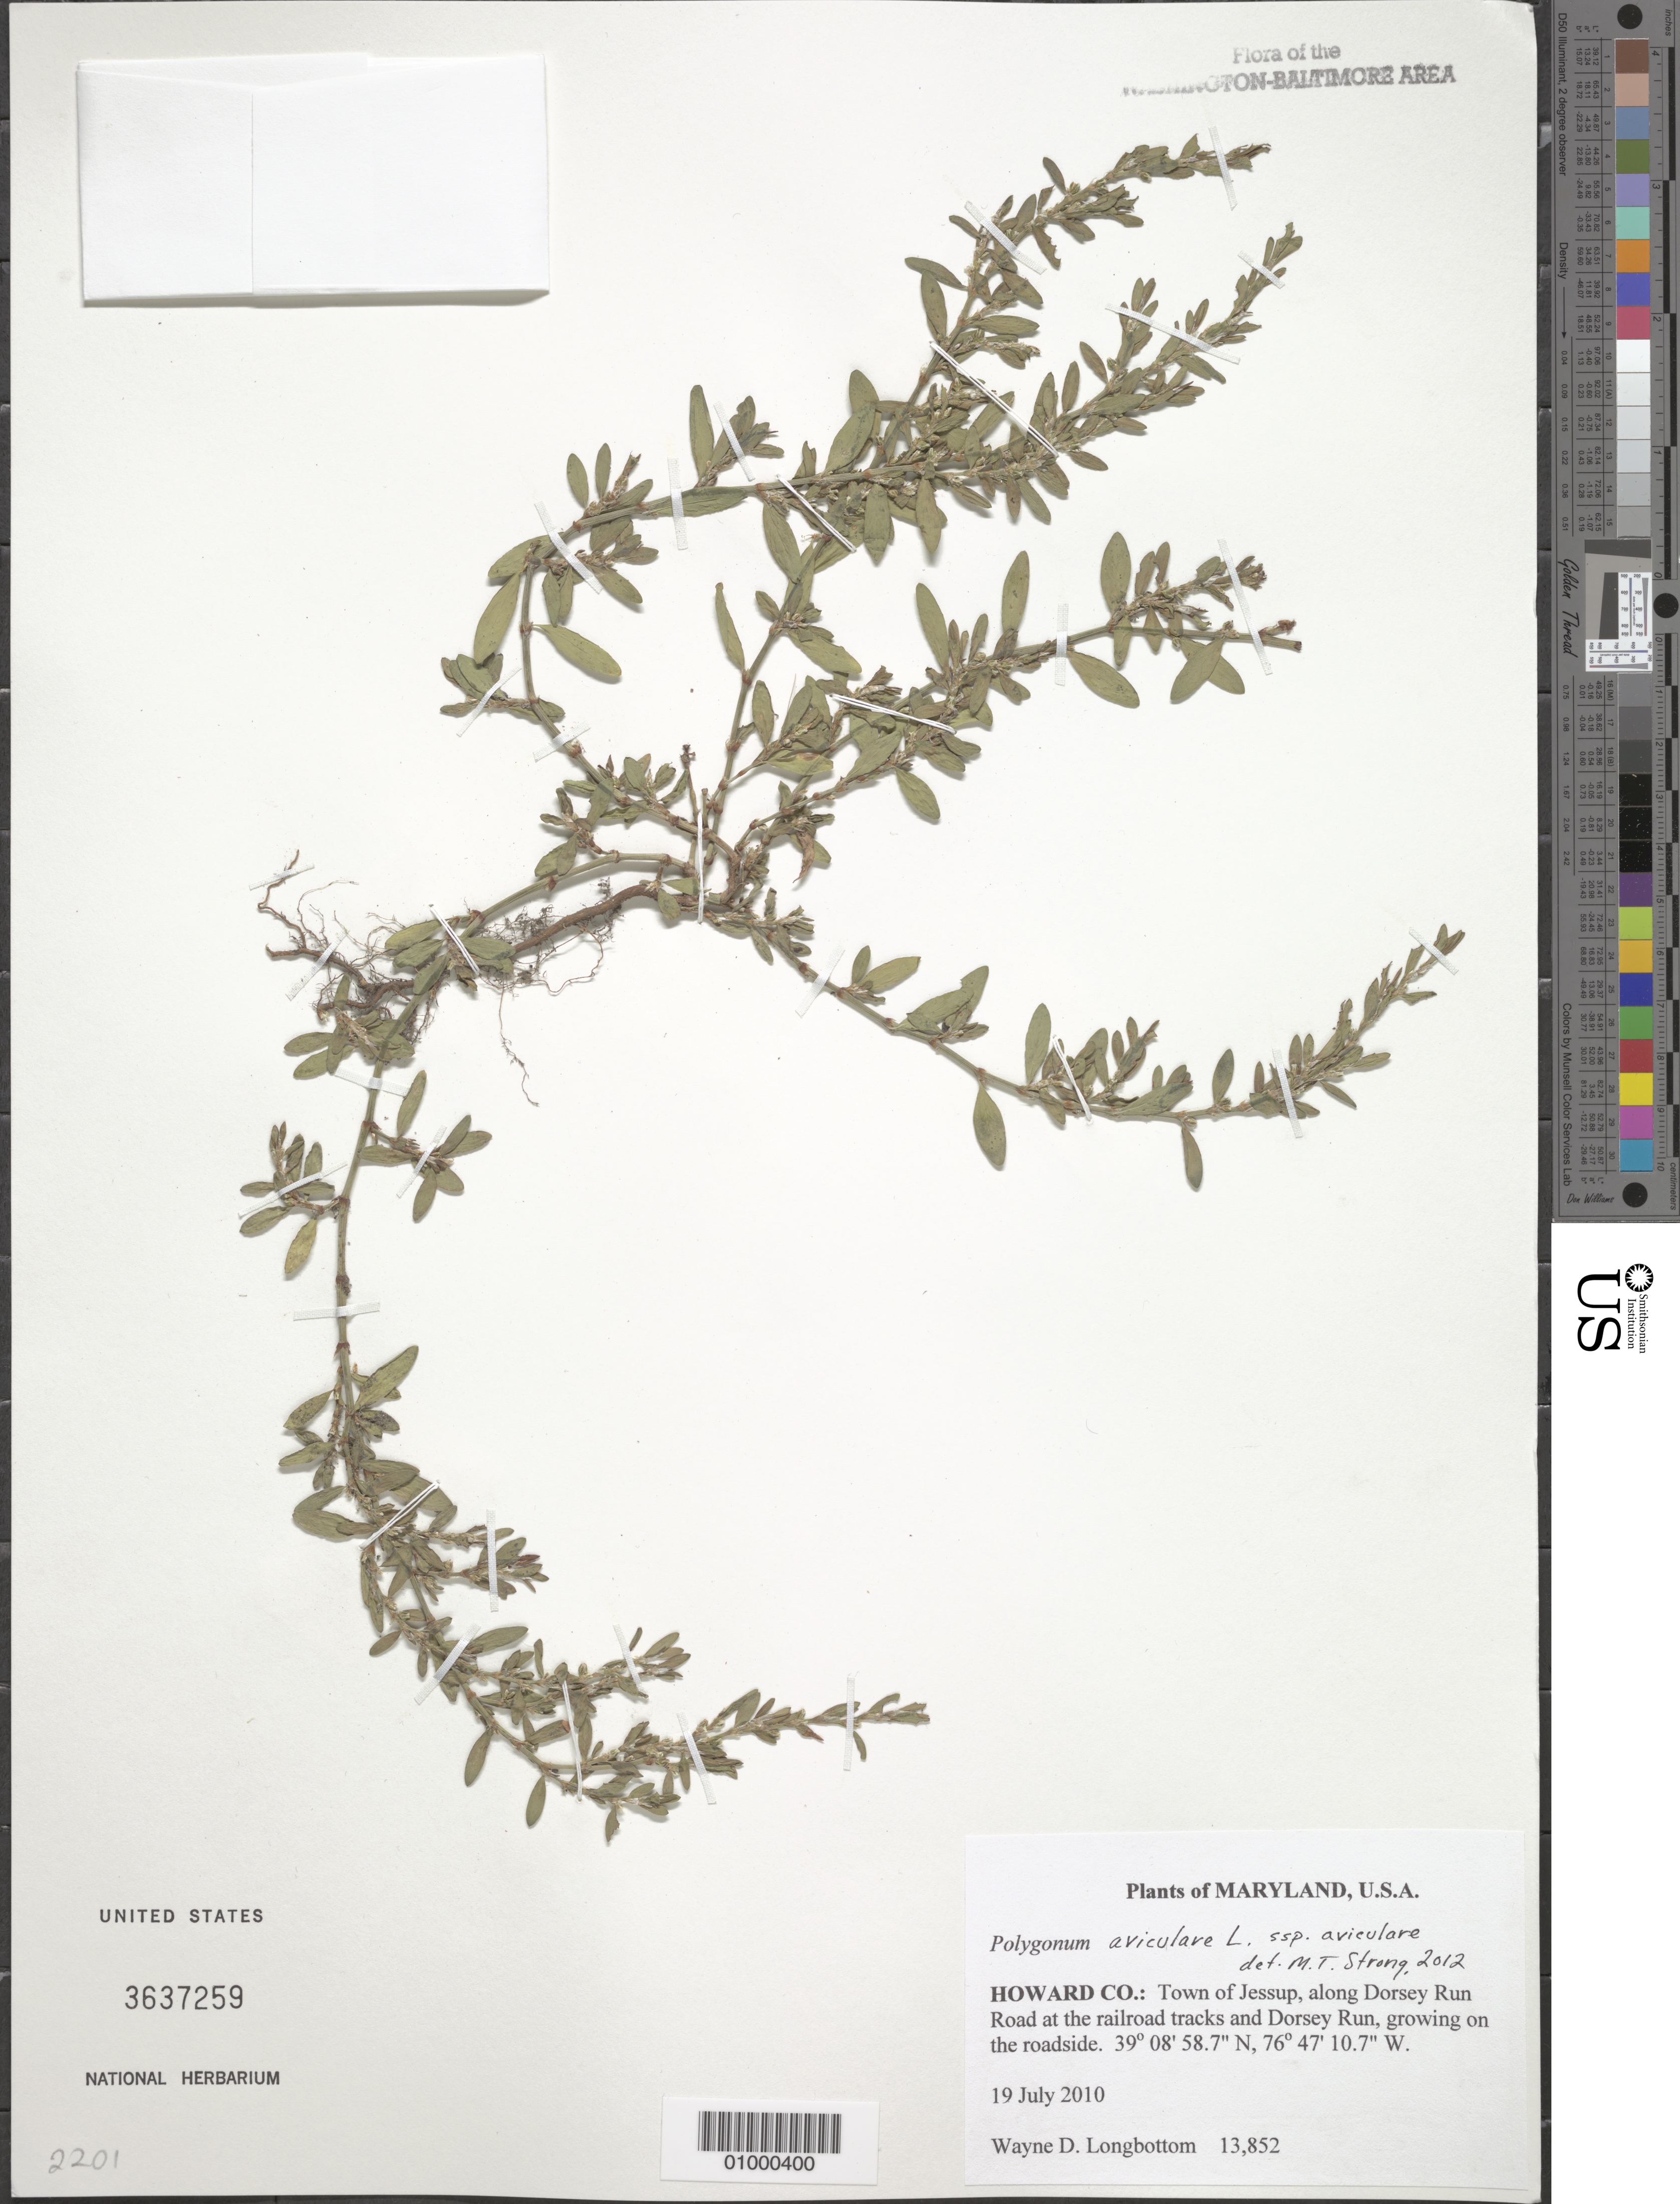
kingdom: Plantae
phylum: Tracheophyta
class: Magnoliopsida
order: Caryophyllales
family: Polygonaceae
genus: Polygonum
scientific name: Polygonum aviculare subsp. aviculare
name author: L.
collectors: W. D. Longbottom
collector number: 13852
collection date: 2010-07-19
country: United States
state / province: Maryland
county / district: Howard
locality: Town of Jessup, along Dorsey Run Road at the railroad tracks and Dorsey Run, growing on the roadside.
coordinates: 39 08 58.7 N, 76 47 10.7 W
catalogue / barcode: US 3637259